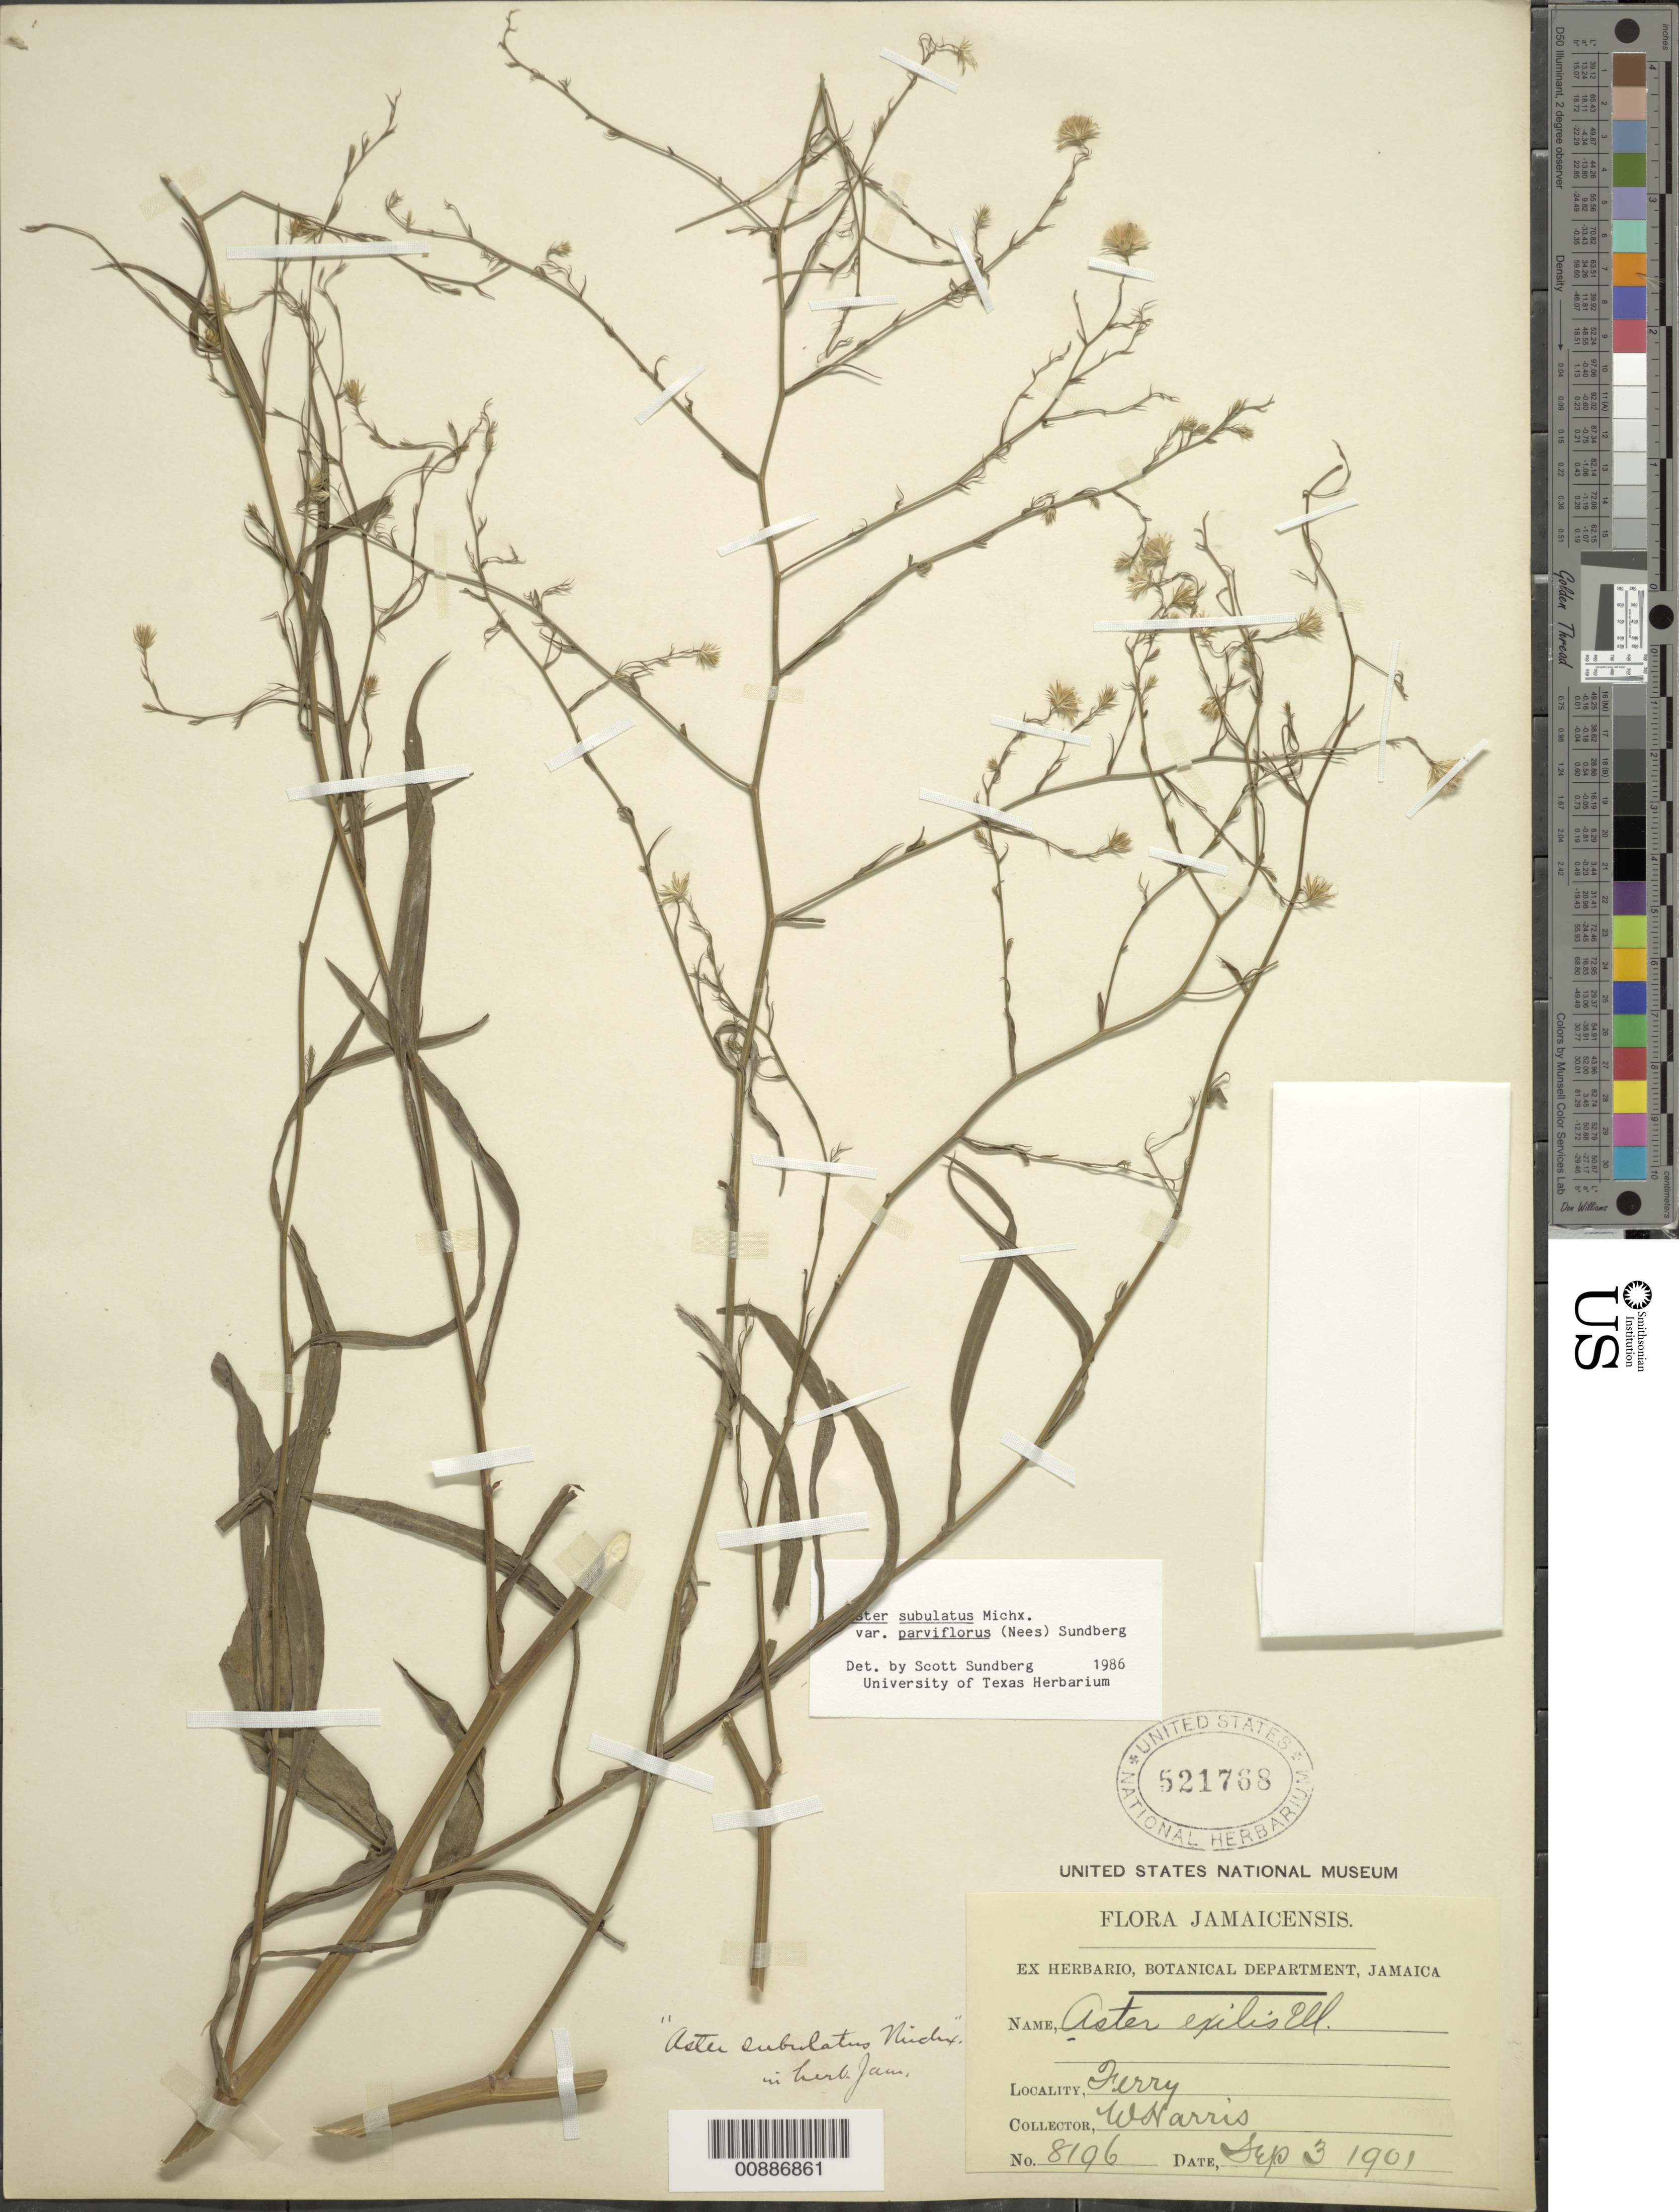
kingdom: Plantae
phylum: Tracheophyta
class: Magnoliopsida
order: Asterales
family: Asteraceae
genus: Symphyotrichum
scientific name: Symphyotrichum subulatum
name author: (Michx.) G.L. Nesom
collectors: W. H. Harris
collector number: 8196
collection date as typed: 03 Sep 1901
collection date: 1901-09-03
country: Jamaica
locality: Ferry (sp?)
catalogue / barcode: US 521768